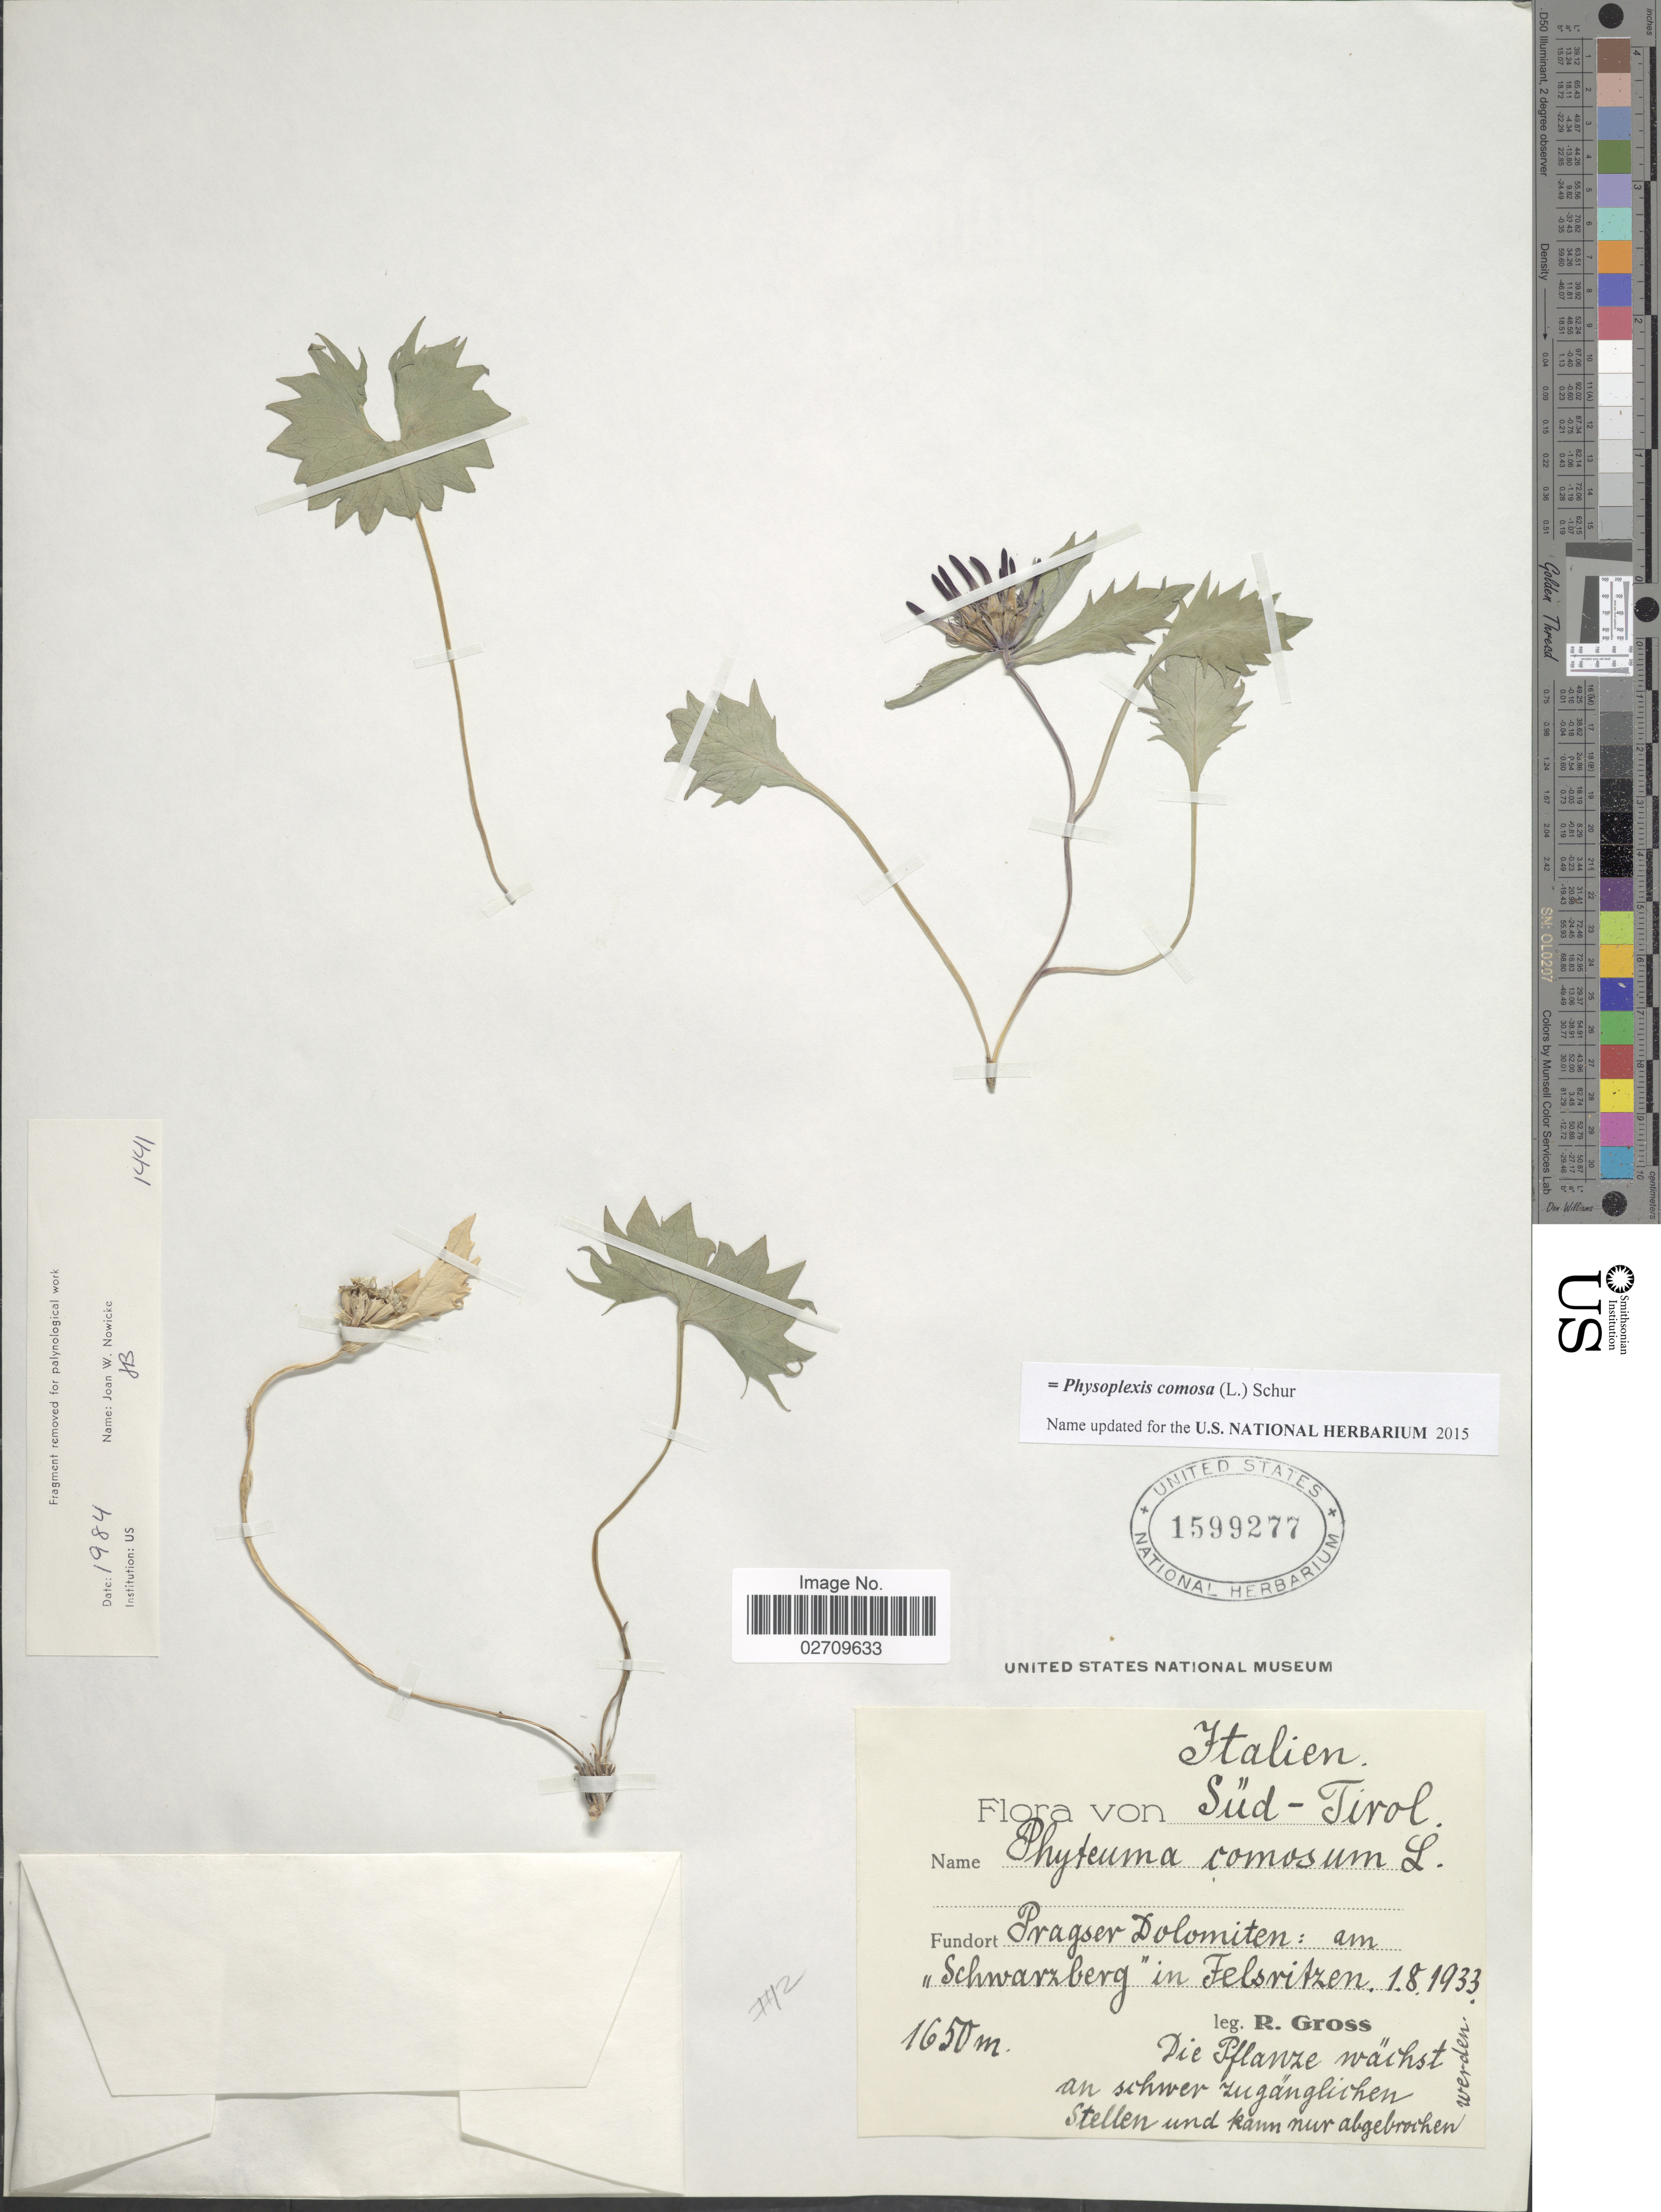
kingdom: Plantae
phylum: Tracheophyta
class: Magnoliopsida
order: Asterales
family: Campanulaceae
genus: Physoplexis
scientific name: Physoplexis comosa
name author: (L.) Schur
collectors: R. Gross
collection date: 1933-08-01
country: Italy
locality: Sud Tirol, Fundort Pragser Dolomiten: am Schwarzberg in Felsritzen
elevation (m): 1650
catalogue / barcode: US 1599277